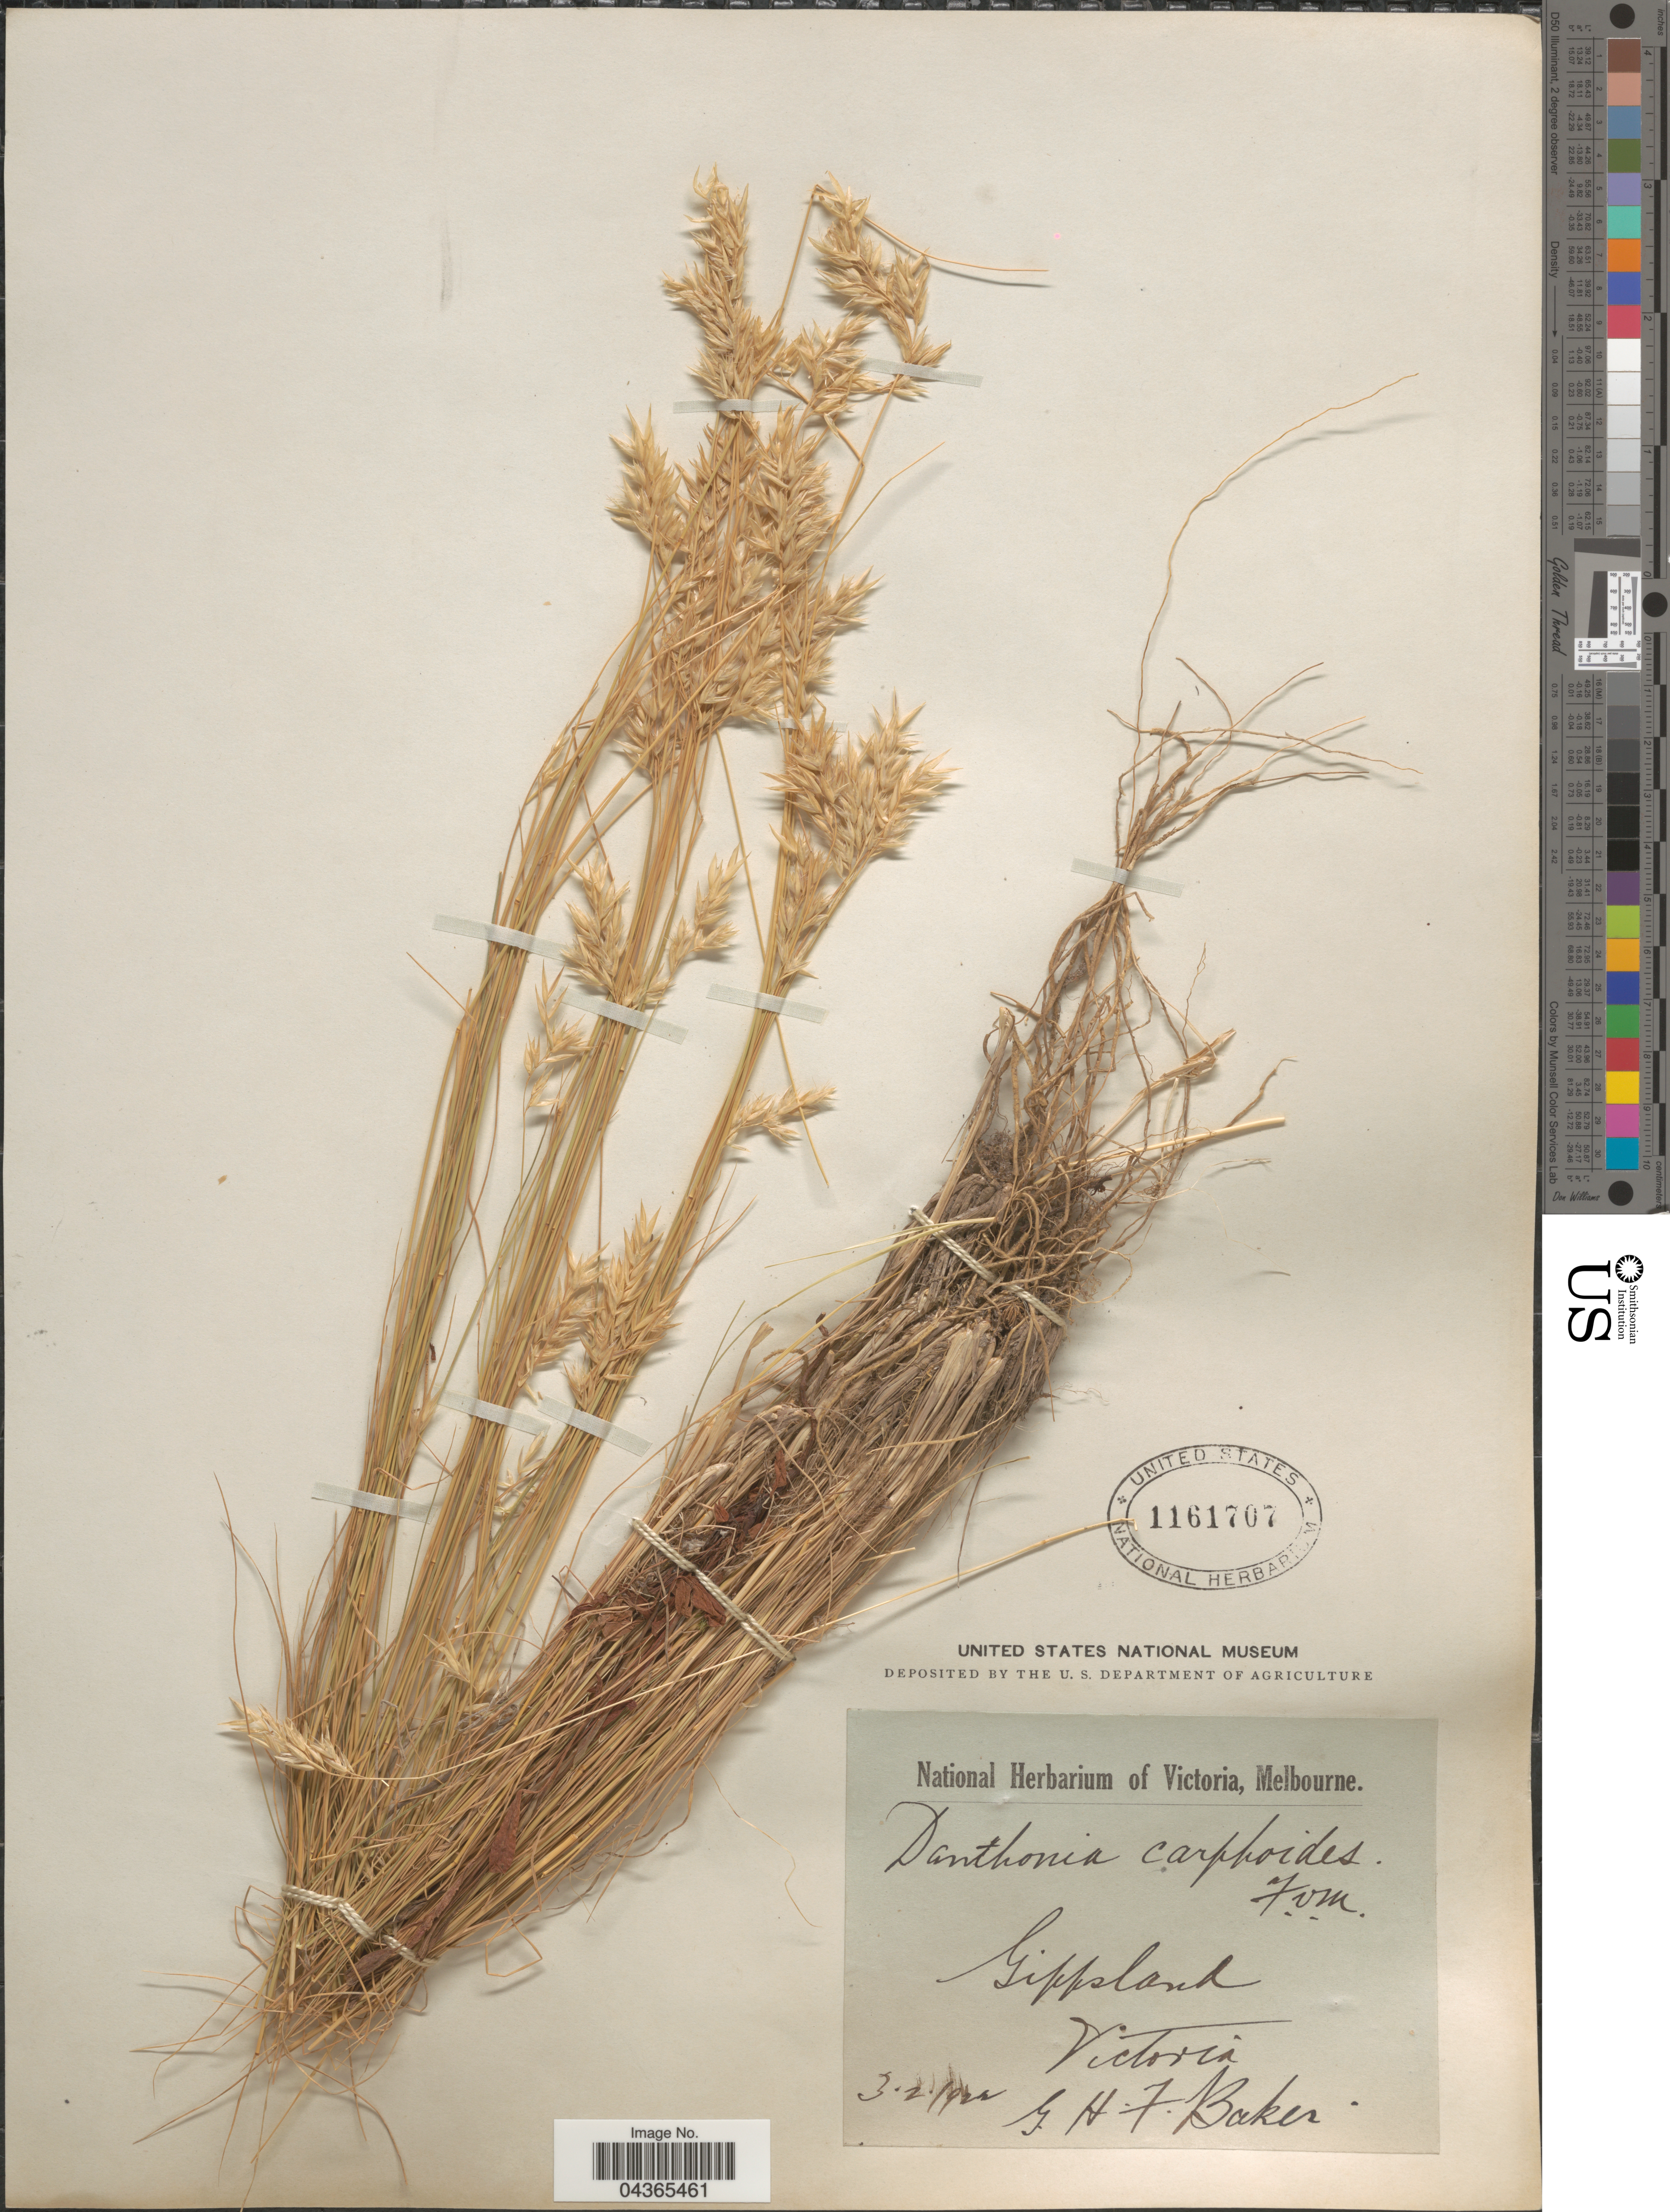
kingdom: Plantae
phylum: Tracheophyta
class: Liliopsida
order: Poales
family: Poaceae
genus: Rytidosperma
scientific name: Rytidosperma carphoides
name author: (F. Muell. ex Benth.) Connor & Edgar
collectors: G. Baker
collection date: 1922-02-03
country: Australia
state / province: Victoria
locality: Gippsland. Victoria.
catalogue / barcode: US 1161707